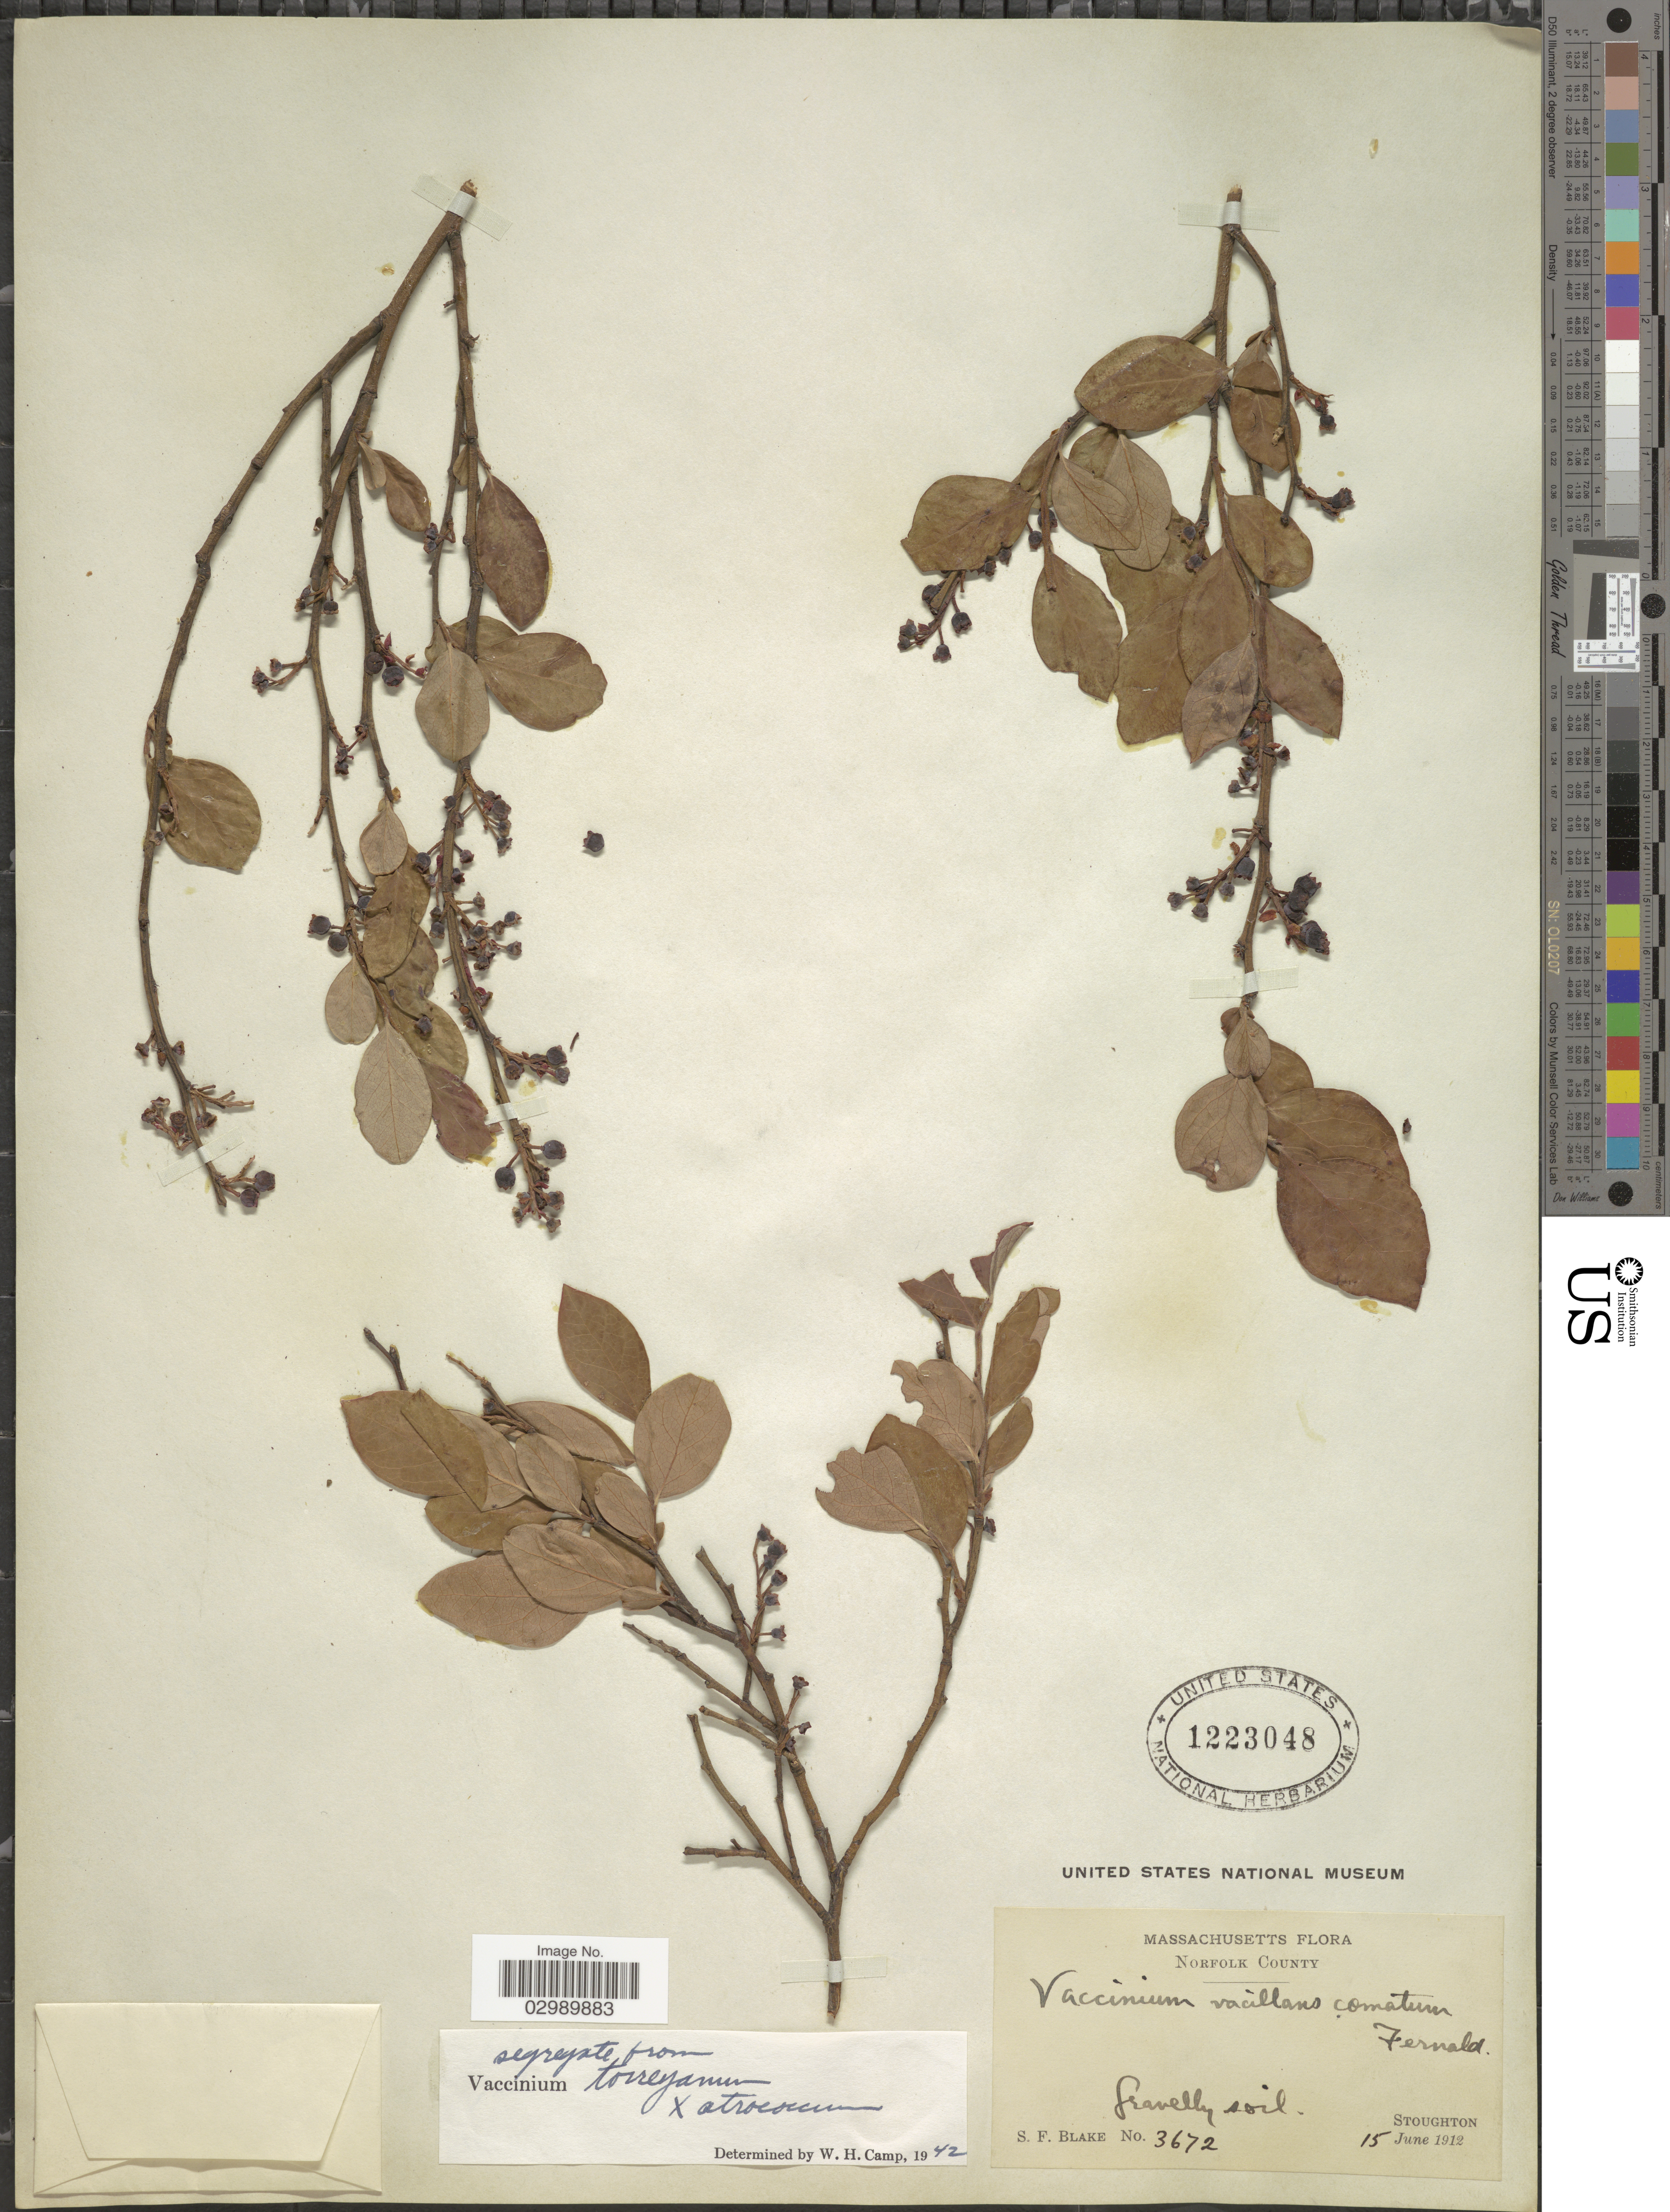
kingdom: Plantae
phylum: Tracheophyta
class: Magnoliopsida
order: Ericales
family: Ericaceae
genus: Vaccinium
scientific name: Vaccinium torreyanum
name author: Camp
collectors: S. Blake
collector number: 3672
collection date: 1912-06-15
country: United States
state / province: Massachusetts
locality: Norfolk County, Stoughton.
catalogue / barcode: US 1223048